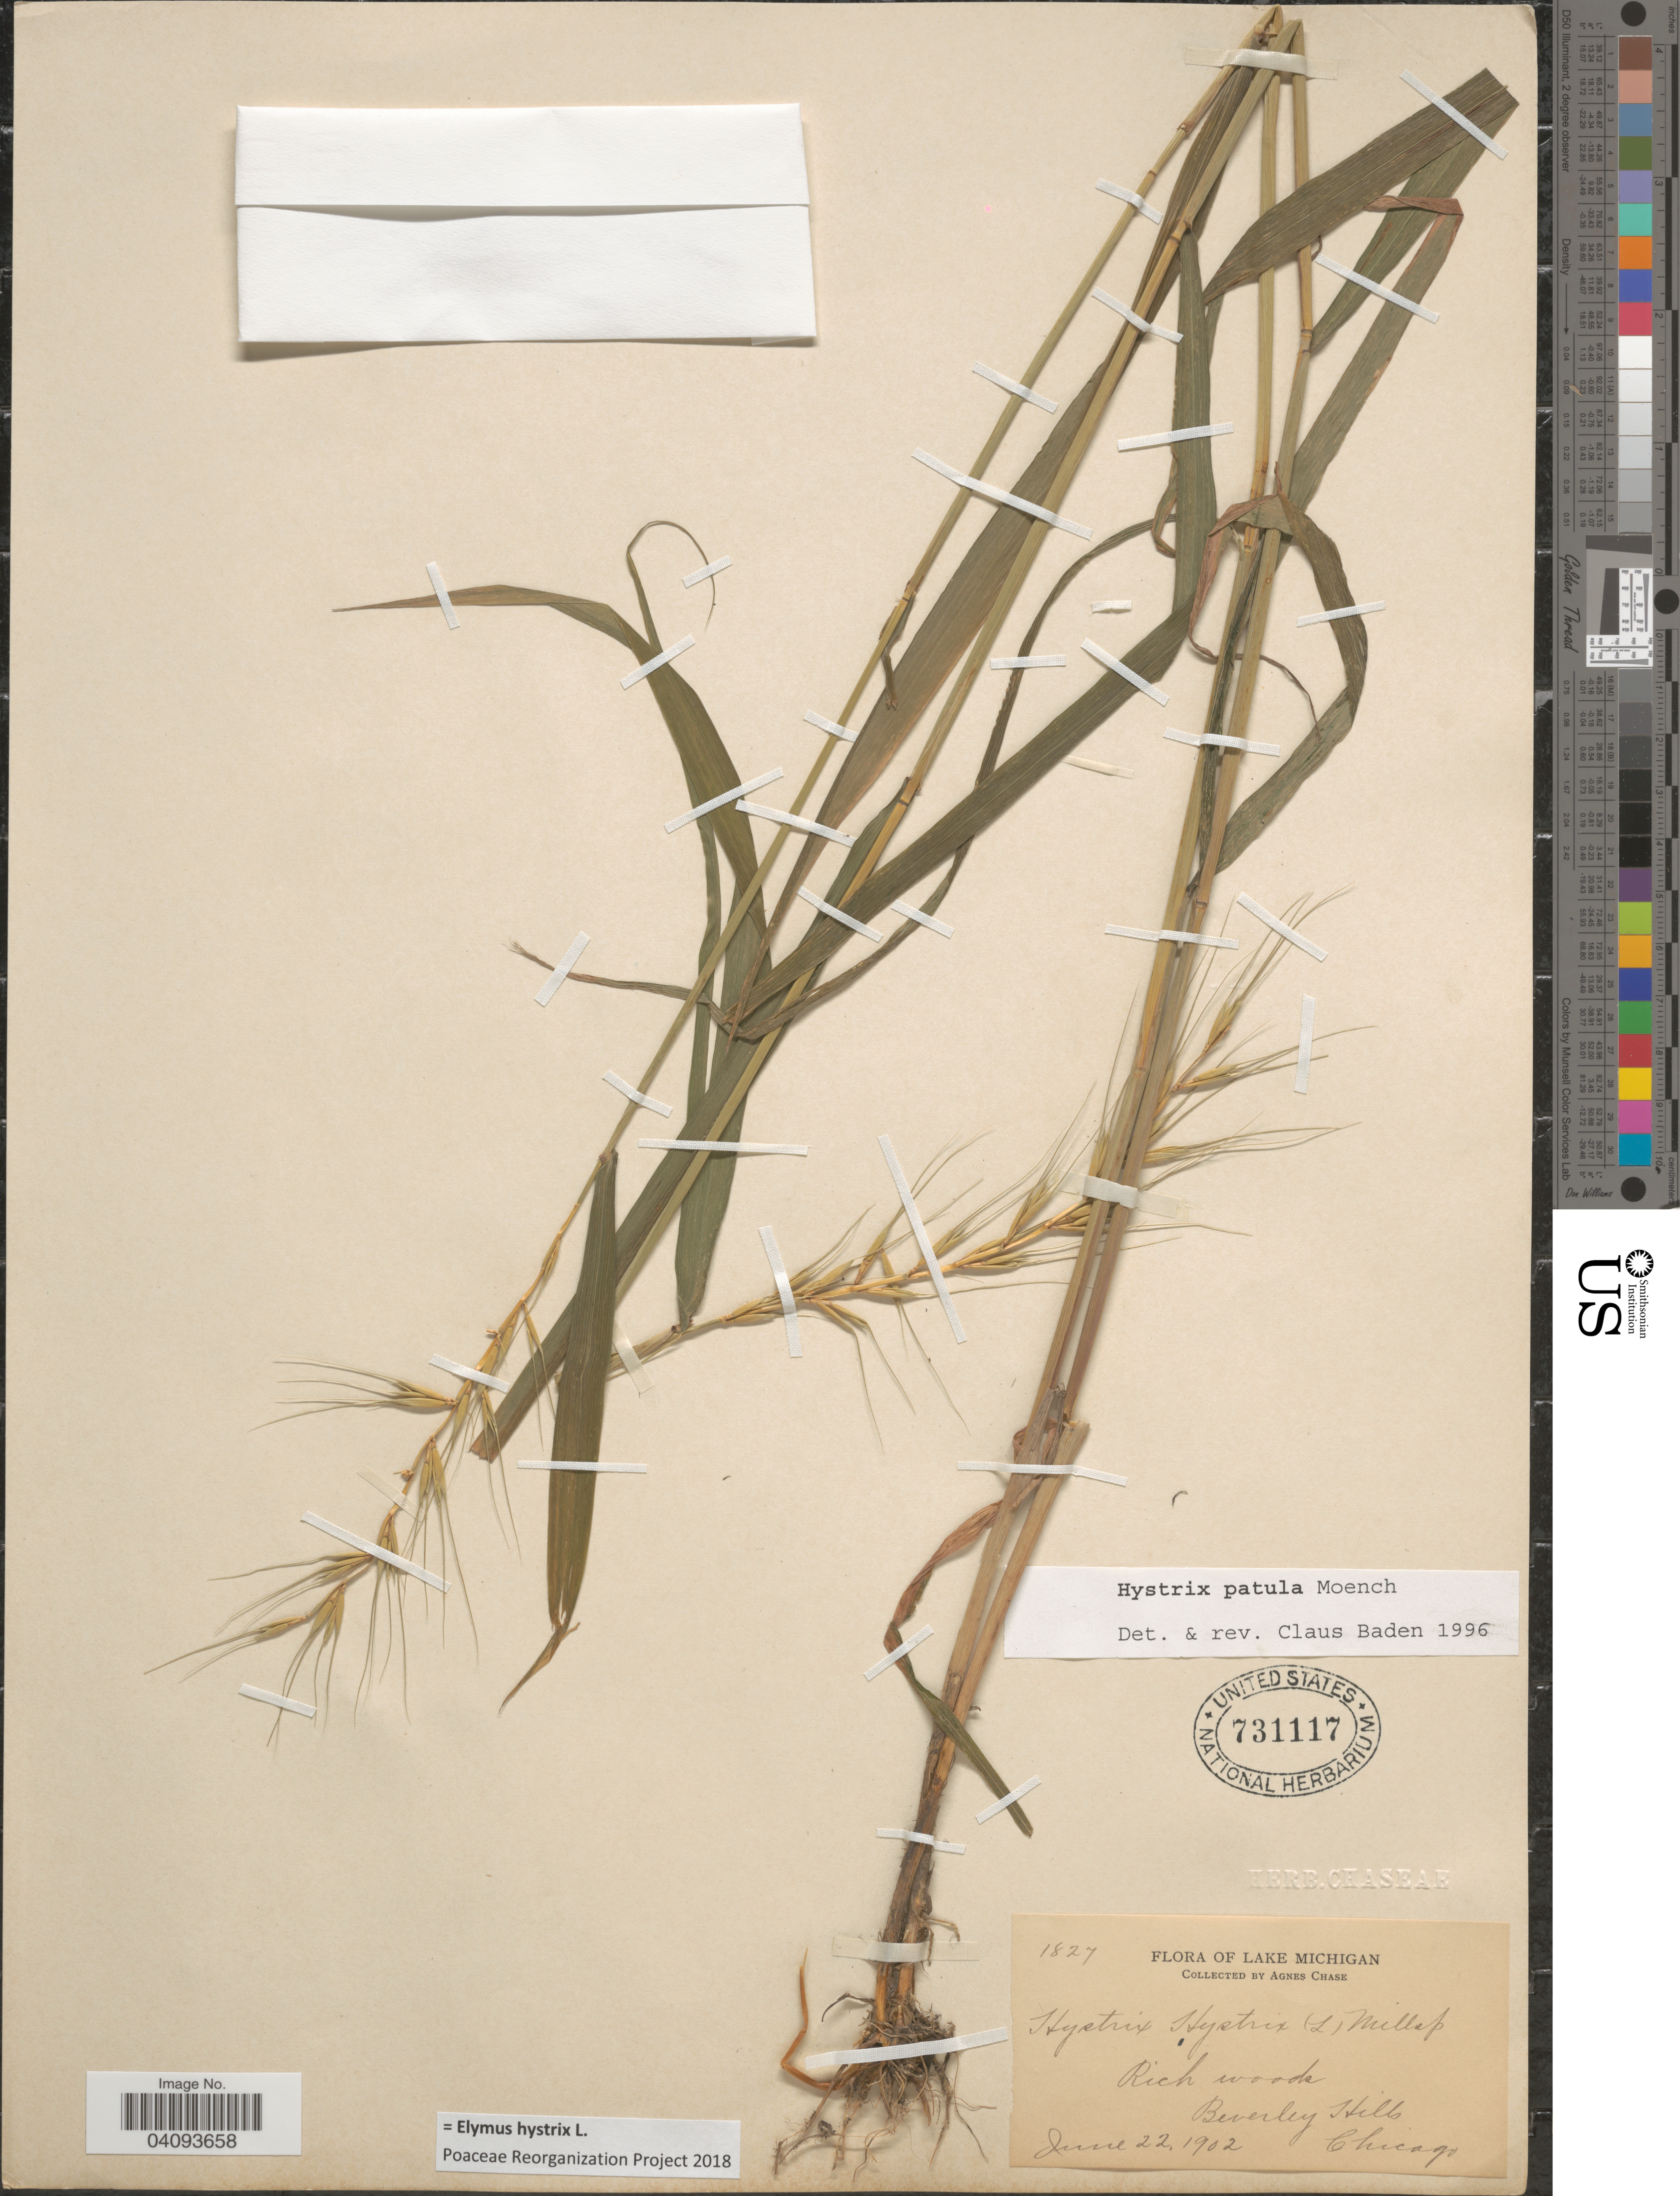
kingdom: Plantae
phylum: Tracheophyta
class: Liliopsida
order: Poales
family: Poaceae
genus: Elymus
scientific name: Elymus hystrix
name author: L.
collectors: A. Chase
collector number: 1827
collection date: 1902-06-22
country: United States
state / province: Illinois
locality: Lake Michigan. Beverly Hills. Chicago.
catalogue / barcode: US 731117